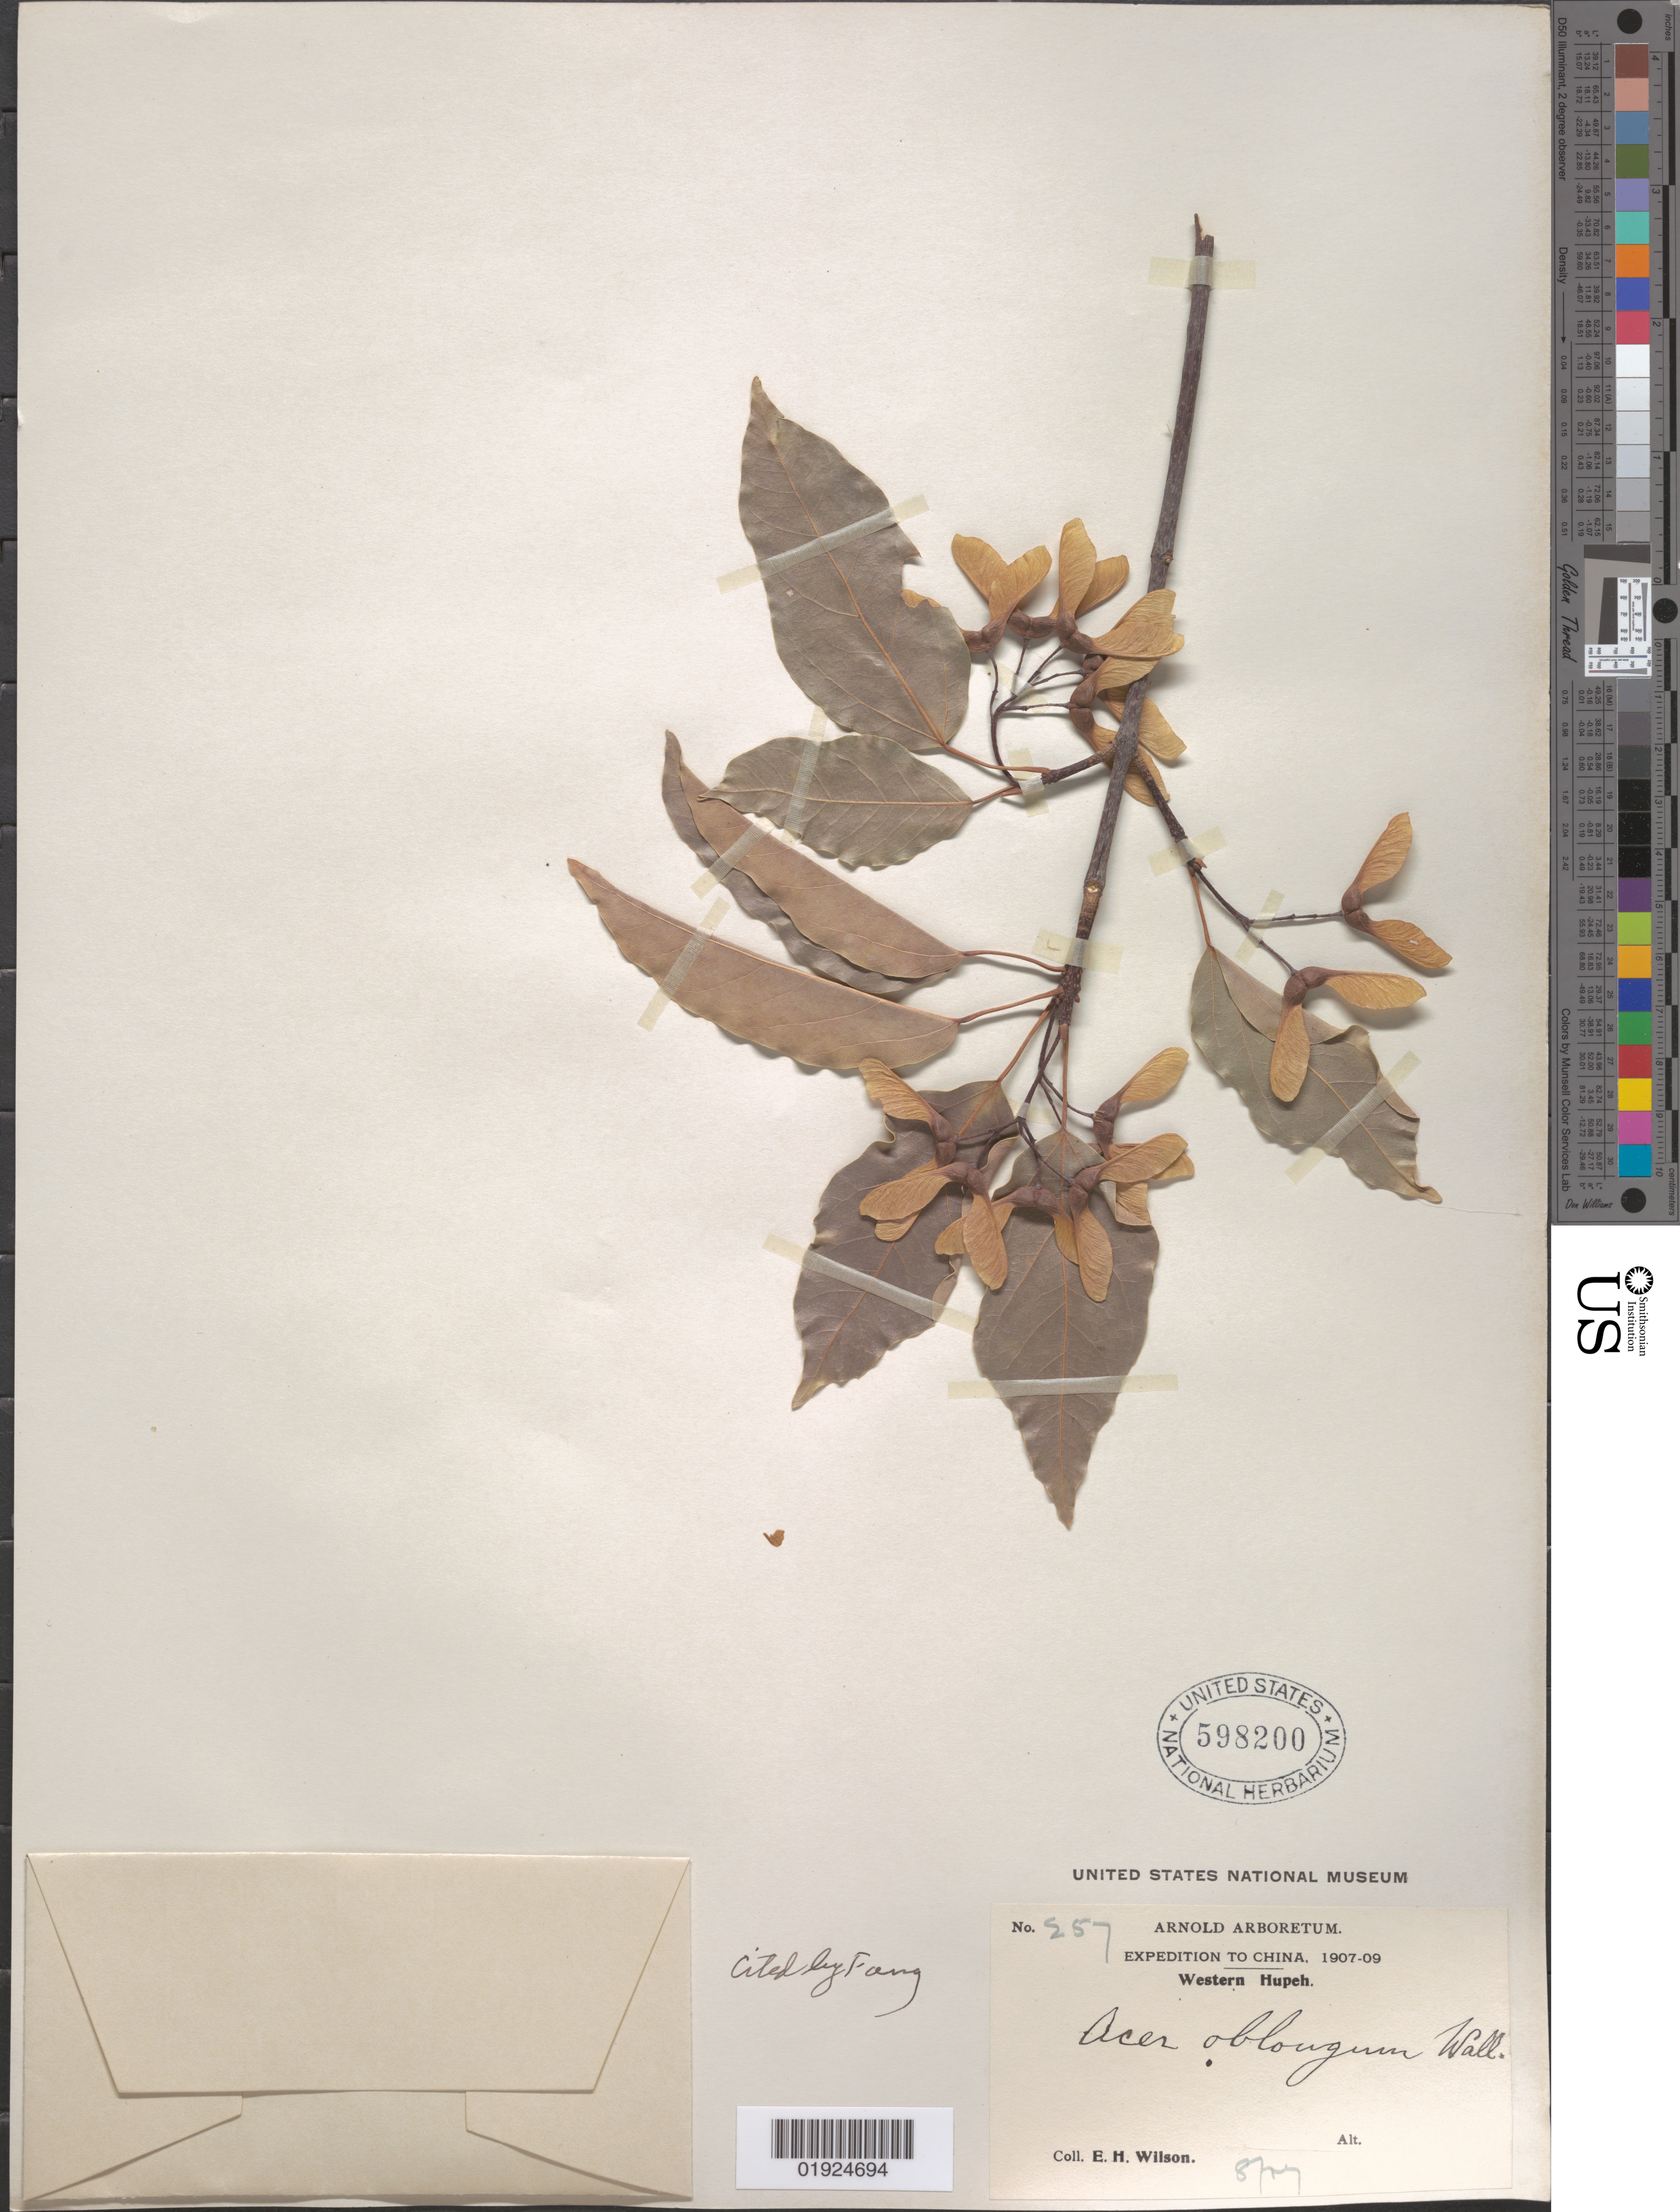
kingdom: Plantae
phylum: Tracheophyta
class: Magnoliopsida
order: Sapindales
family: Sapindaceae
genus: Acer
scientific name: Acer oblongum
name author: Wall. ex DC.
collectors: E. H. Wilson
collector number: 257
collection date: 1907-08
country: China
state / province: Hubei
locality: Western Hupeh [Hubei]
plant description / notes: Two collections #257 but different dates. See BC 01924695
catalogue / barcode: US 598200